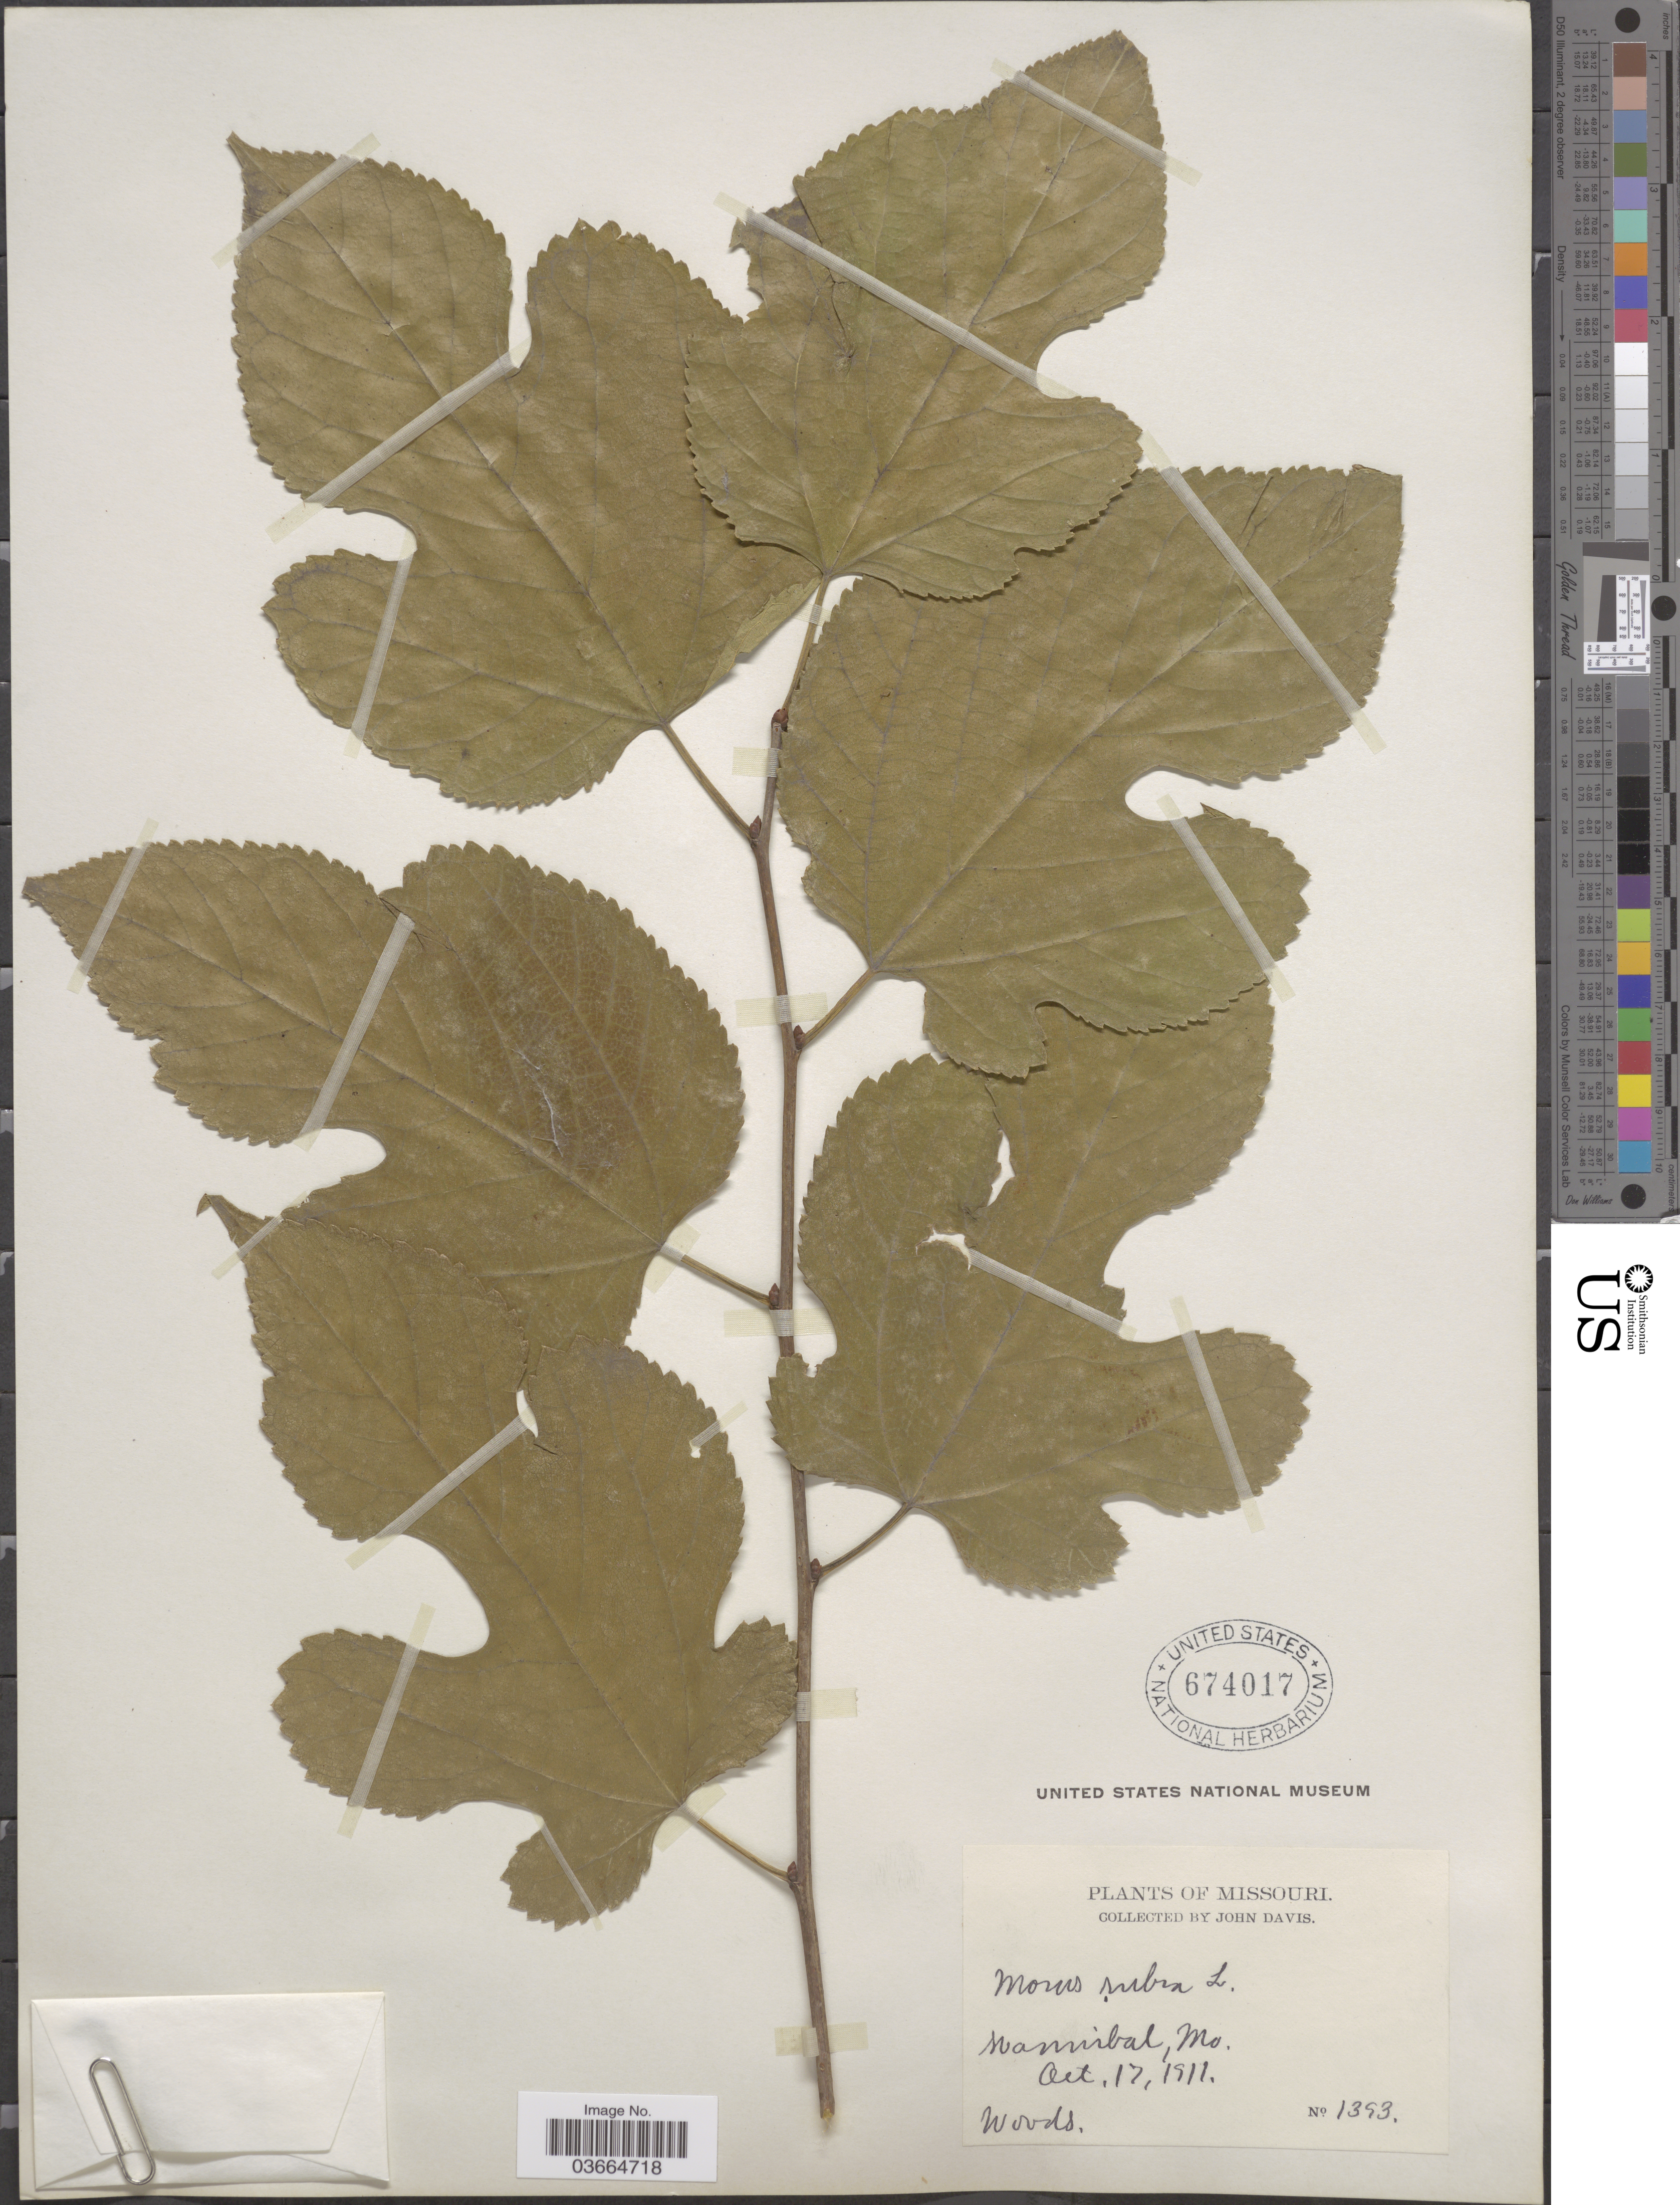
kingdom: Plantae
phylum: Tracheophyta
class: Magnoliopsida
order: Rosales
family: Moraceae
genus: Morus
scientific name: Morus rubra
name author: L.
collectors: J. Davis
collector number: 1393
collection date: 1911-10-17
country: United States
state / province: Missouri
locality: Hannibal.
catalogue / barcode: US 674017